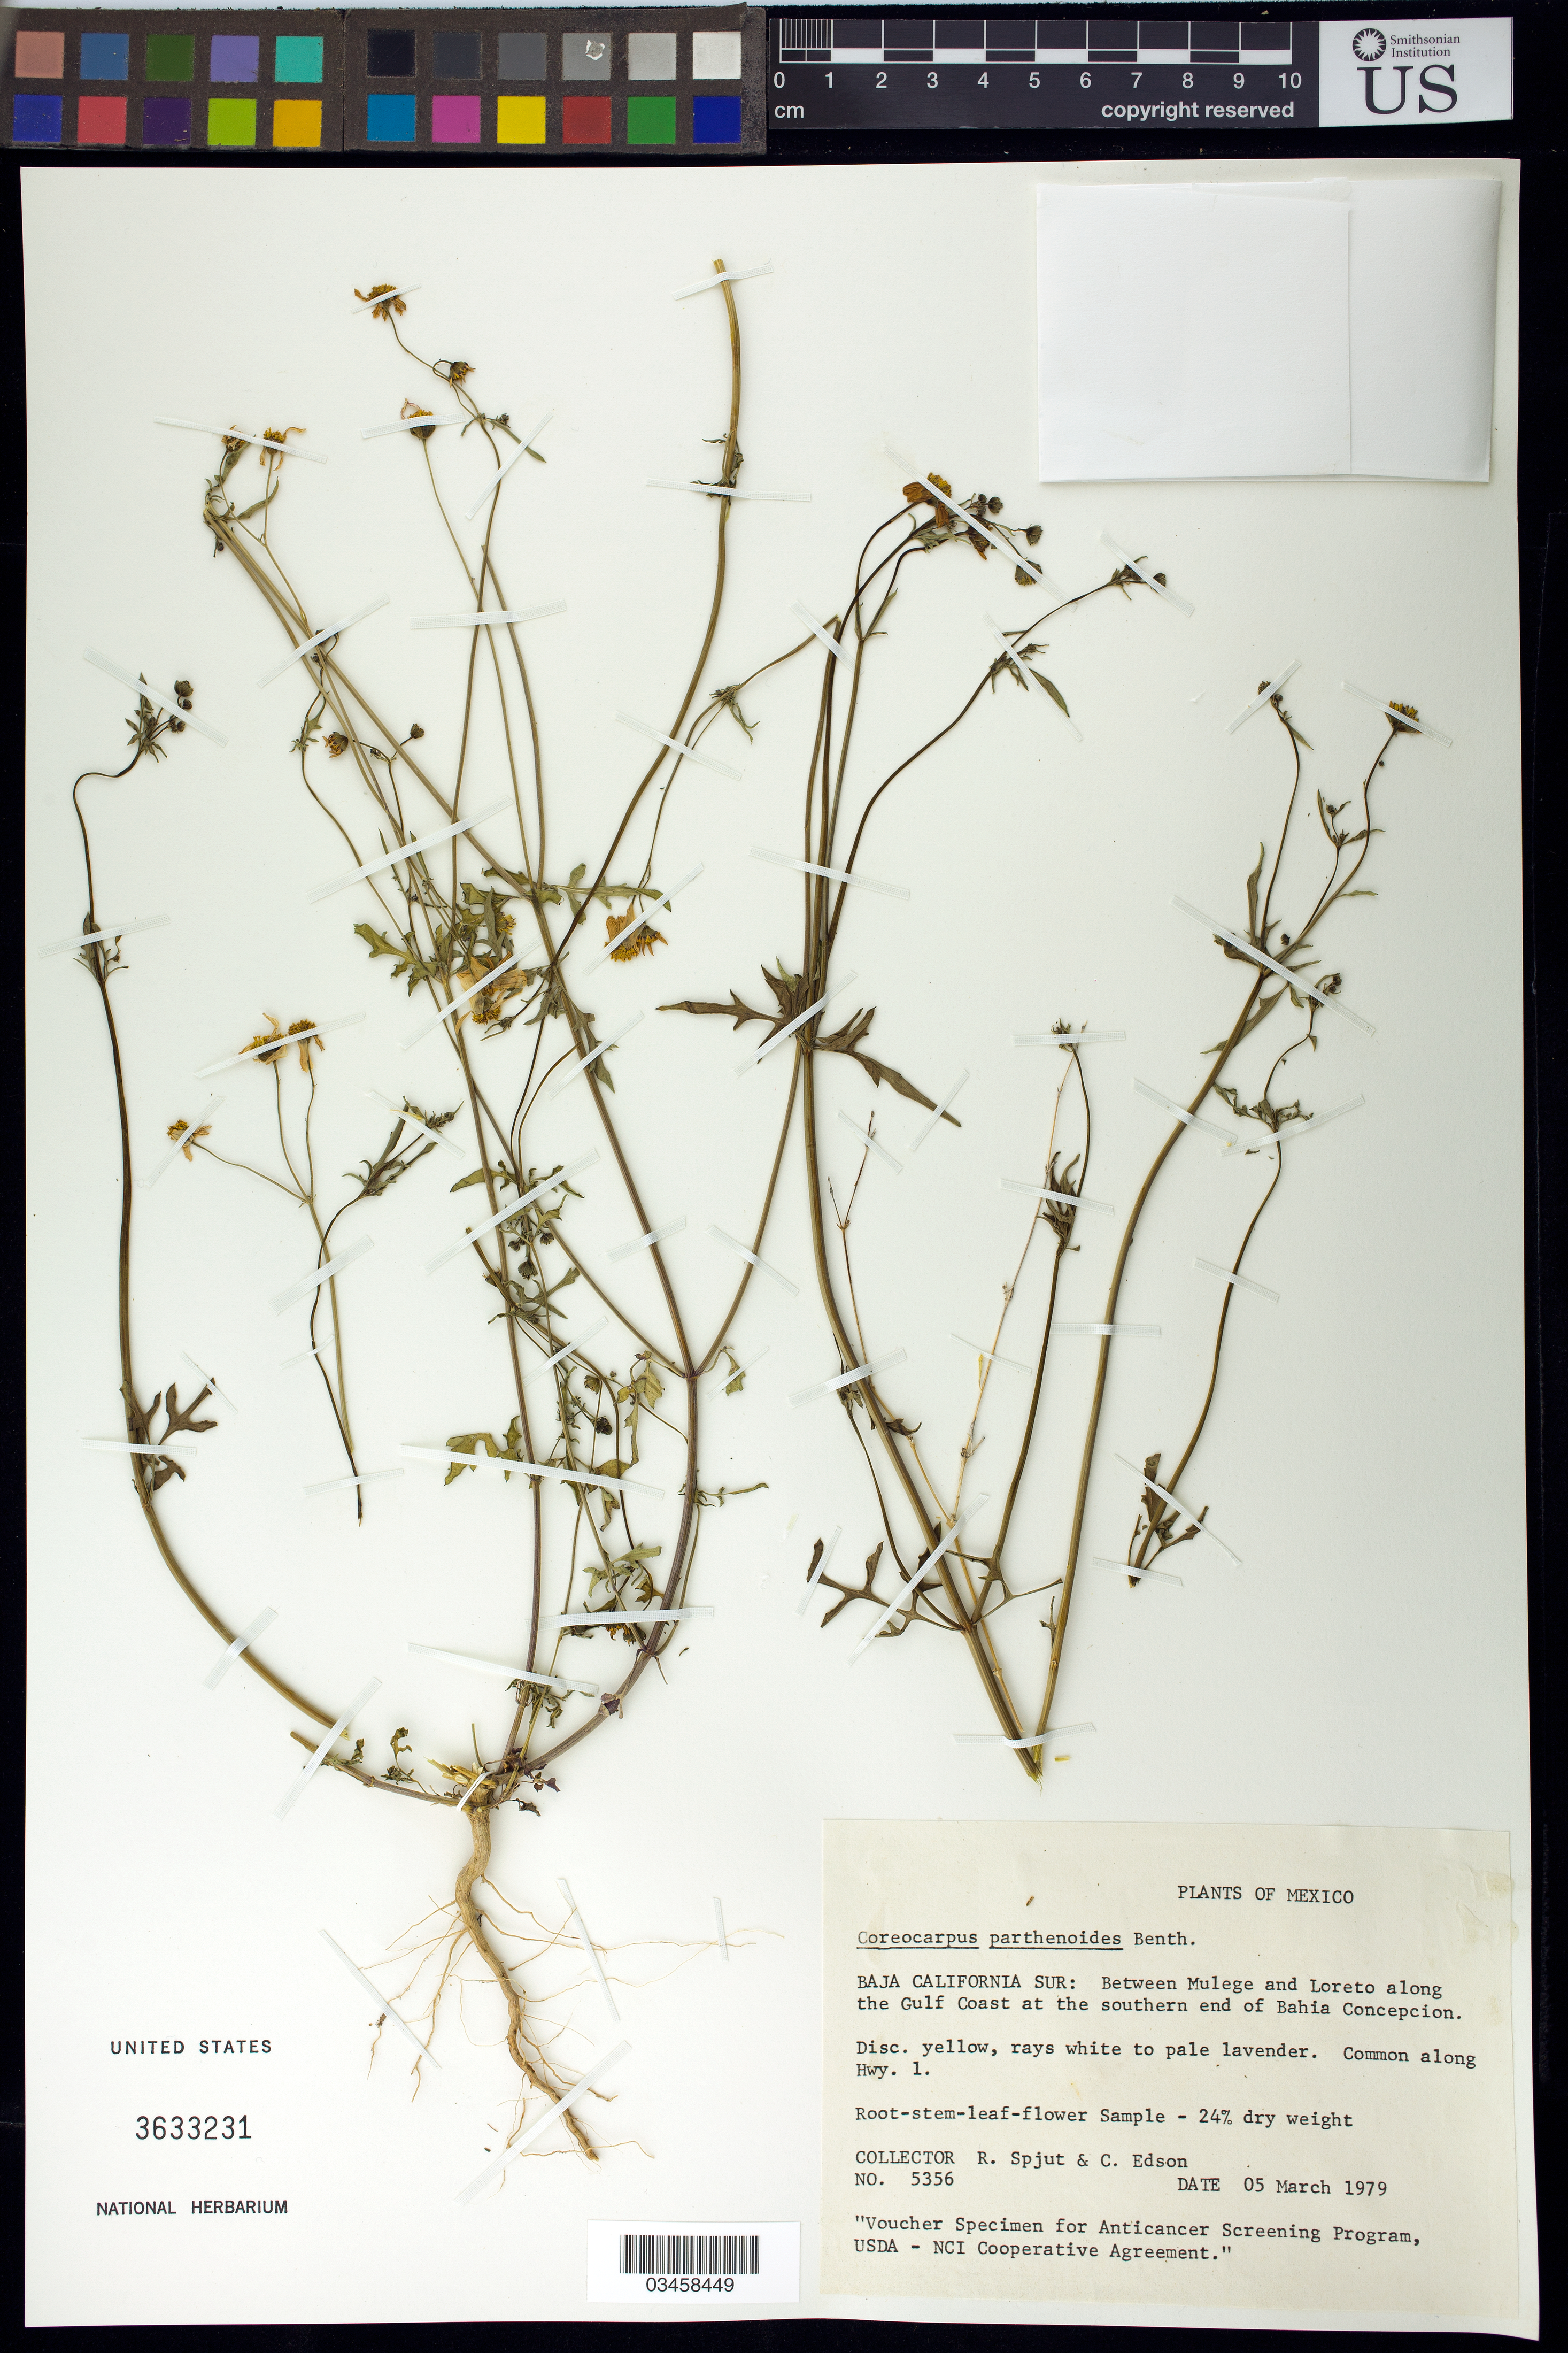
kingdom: Plantae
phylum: Tracheophyta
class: Magnoliopsida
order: Asterales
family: Asteraceae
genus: Coreocarpus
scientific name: Coreocarpus parthenioides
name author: Benth.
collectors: R. Spjut & C. Edson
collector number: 5356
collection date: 1979-03-05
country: Mexico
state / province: Baja California Sur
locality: Bahia Concepcion, between Mulege and Loreto.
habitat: Along Hwy 1.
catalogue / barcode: US 3633231